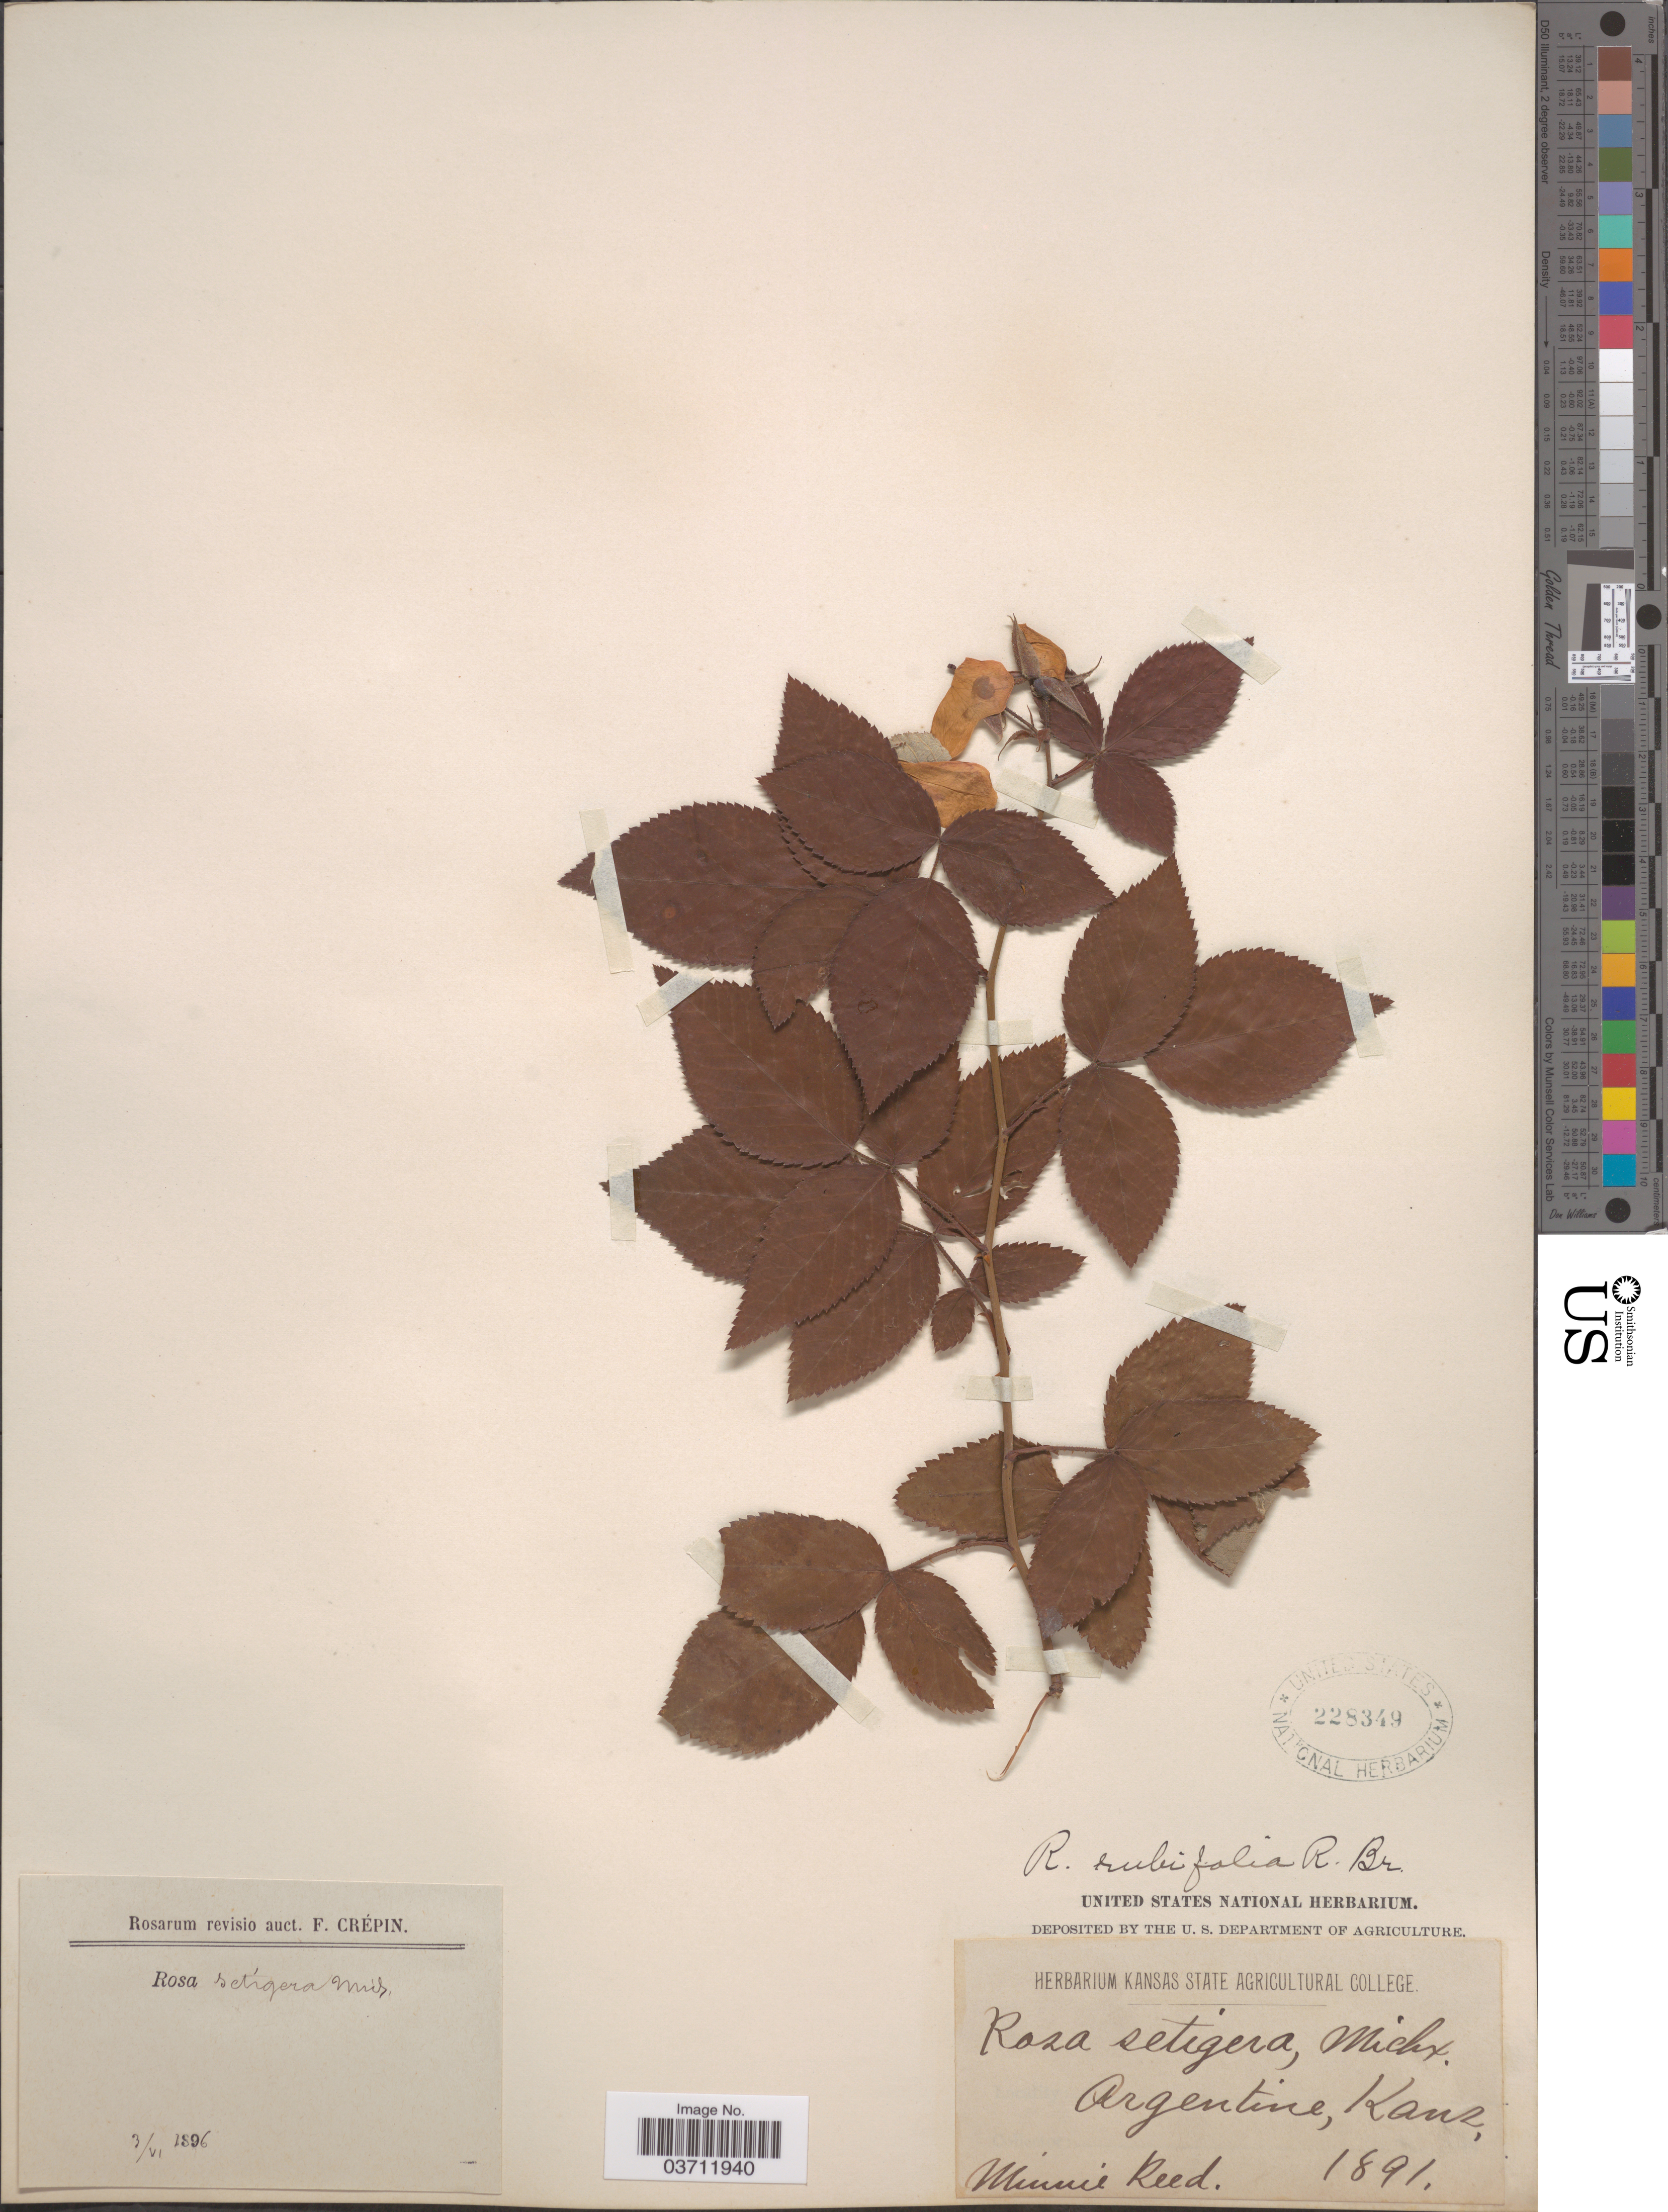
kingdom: Plantae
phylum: Tracheophyta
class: Magnoliopsida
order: Rosales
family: Rosaceae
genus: Rosa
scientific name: Rosa rubifolia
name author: R. Br.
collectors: M. Reed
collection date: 1891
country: United States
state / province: Kansas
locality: Argentine.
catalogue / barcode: US 228349